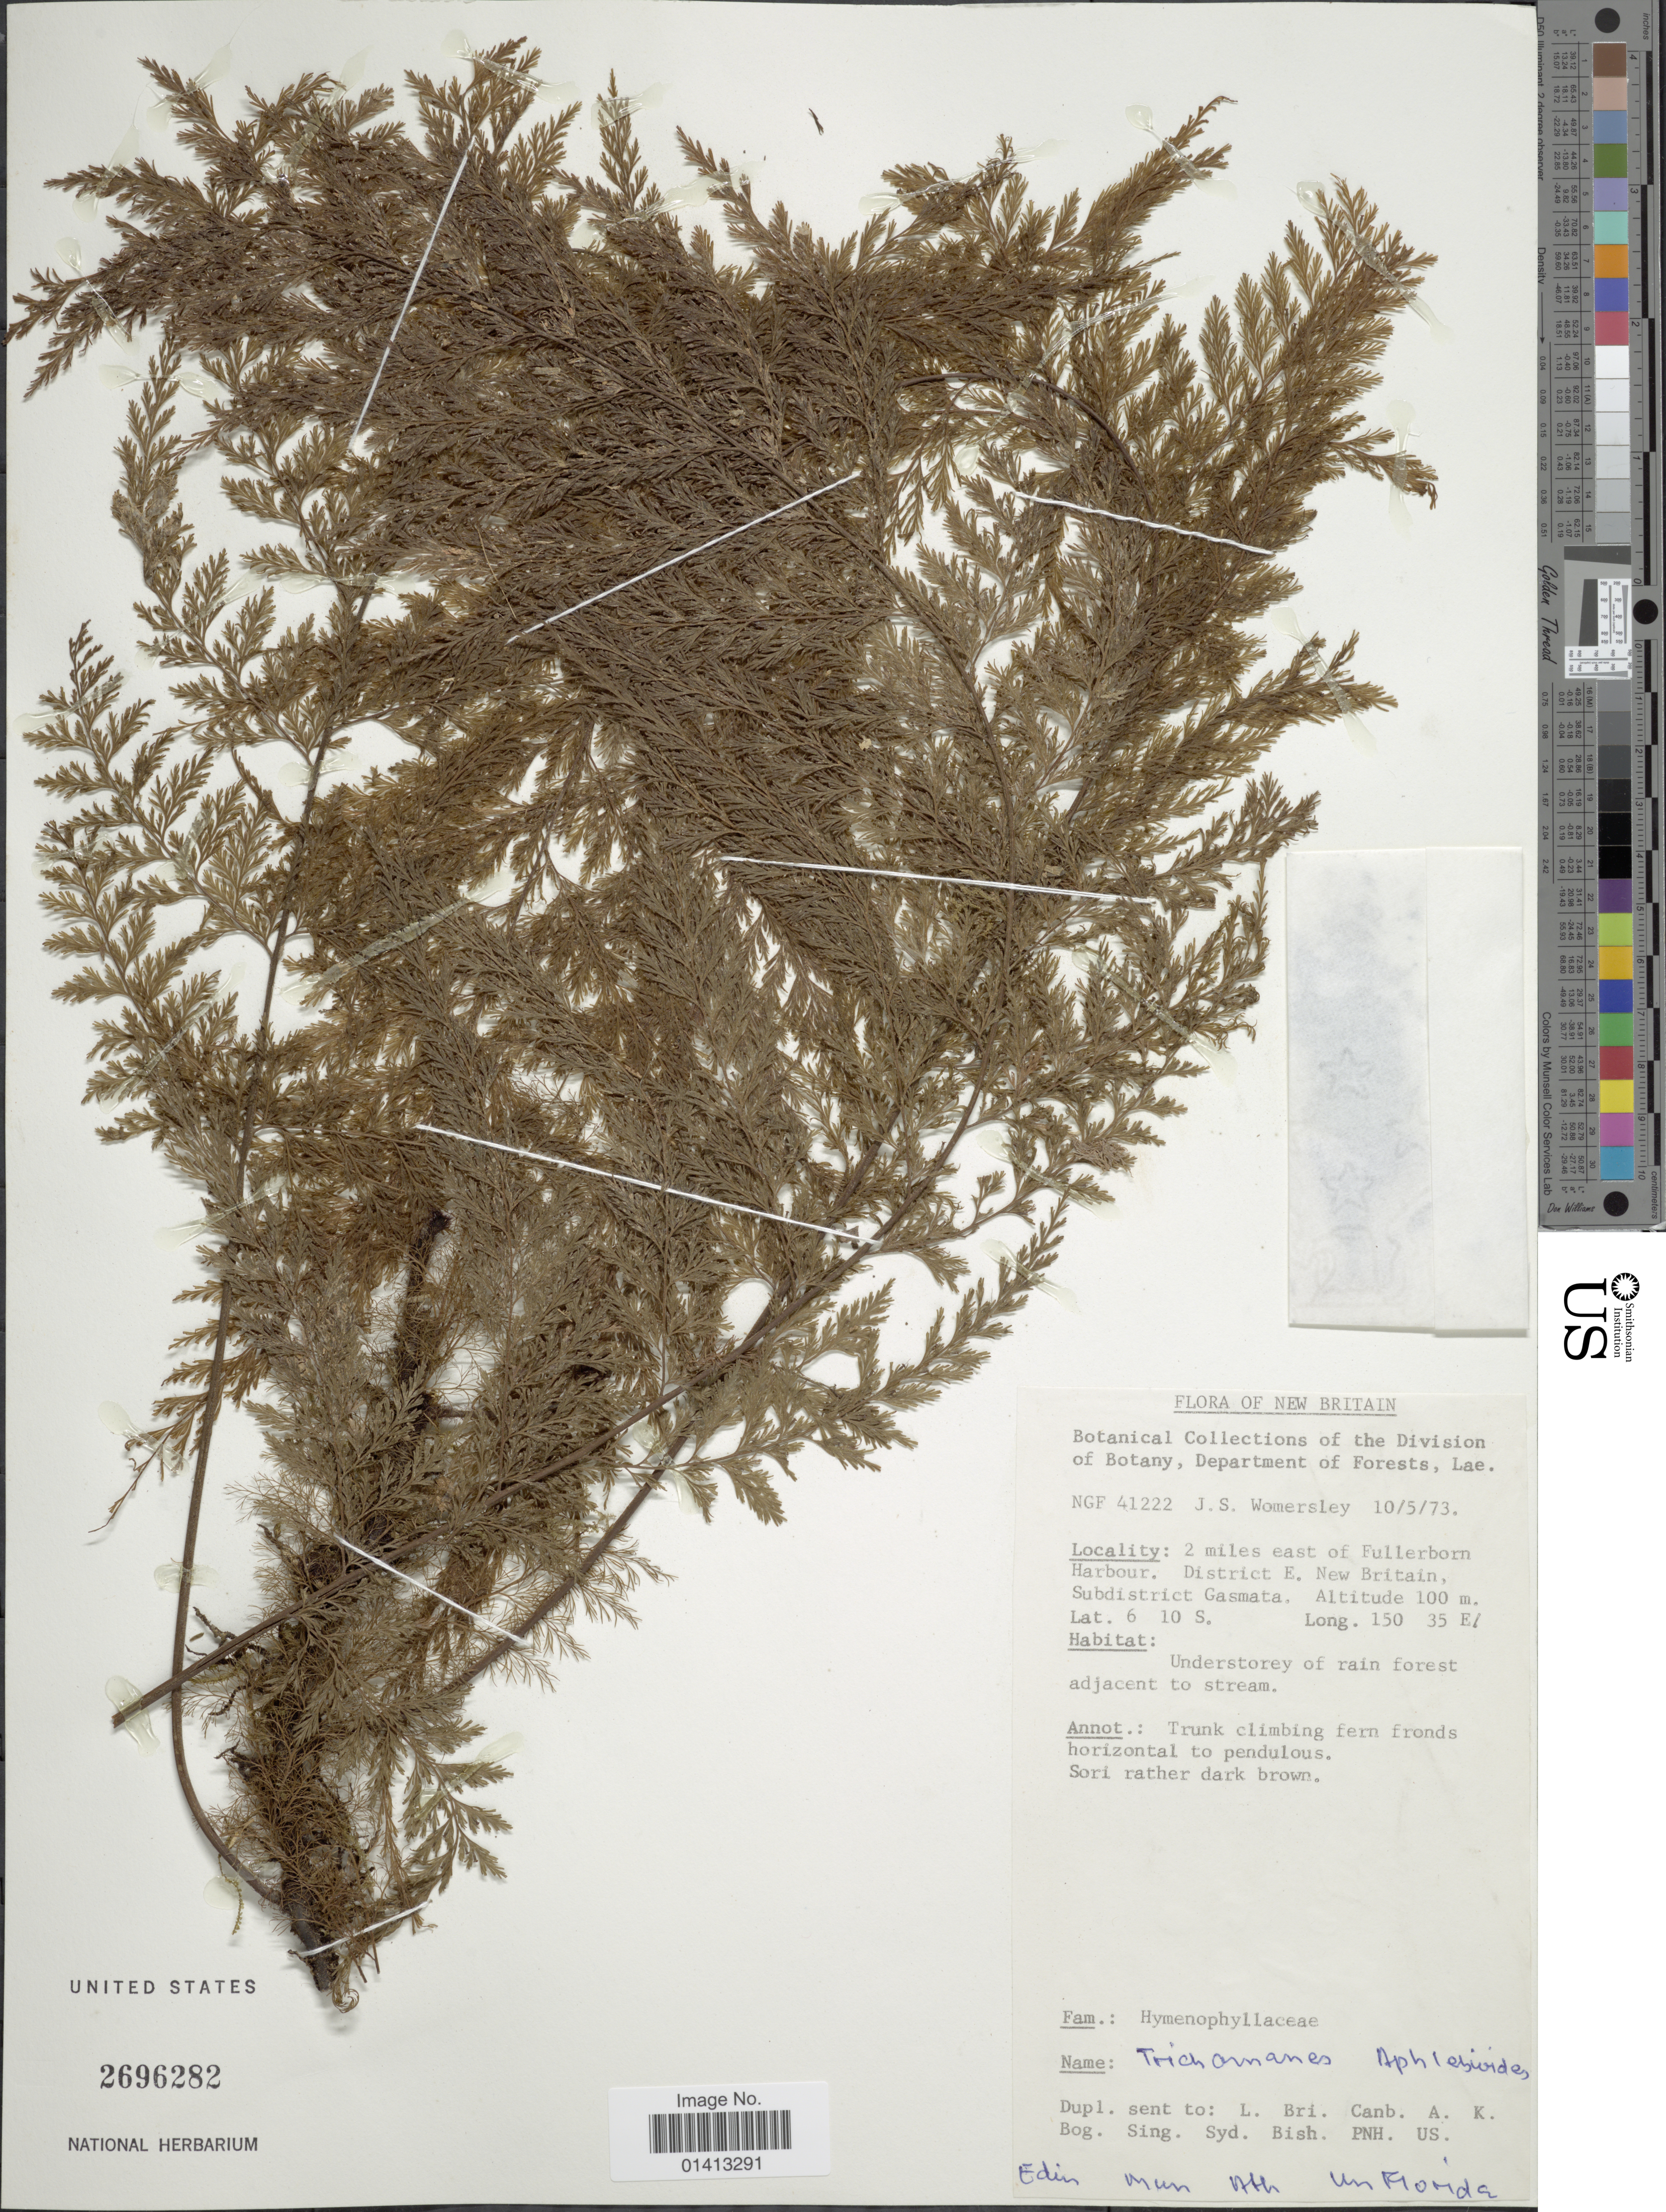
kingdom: Plantae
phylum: Tracheophyta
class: Polypodiopsida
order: Hymenophyllales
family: Hymenophyllaceae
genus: Crepidomanes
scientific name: Crepidomanes aphlebioides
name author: (Christ) I.M. Turner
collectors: J. S. Womersley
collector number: NGF 41222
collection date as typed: Transcribed d/m/y: 10/5/73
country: Papua New Guinea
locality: New Britain, 2 miles east of Fullerborn Harbour, District E New Britain, Subdistrict Gasmata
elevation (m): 100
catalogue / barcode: US 2696282